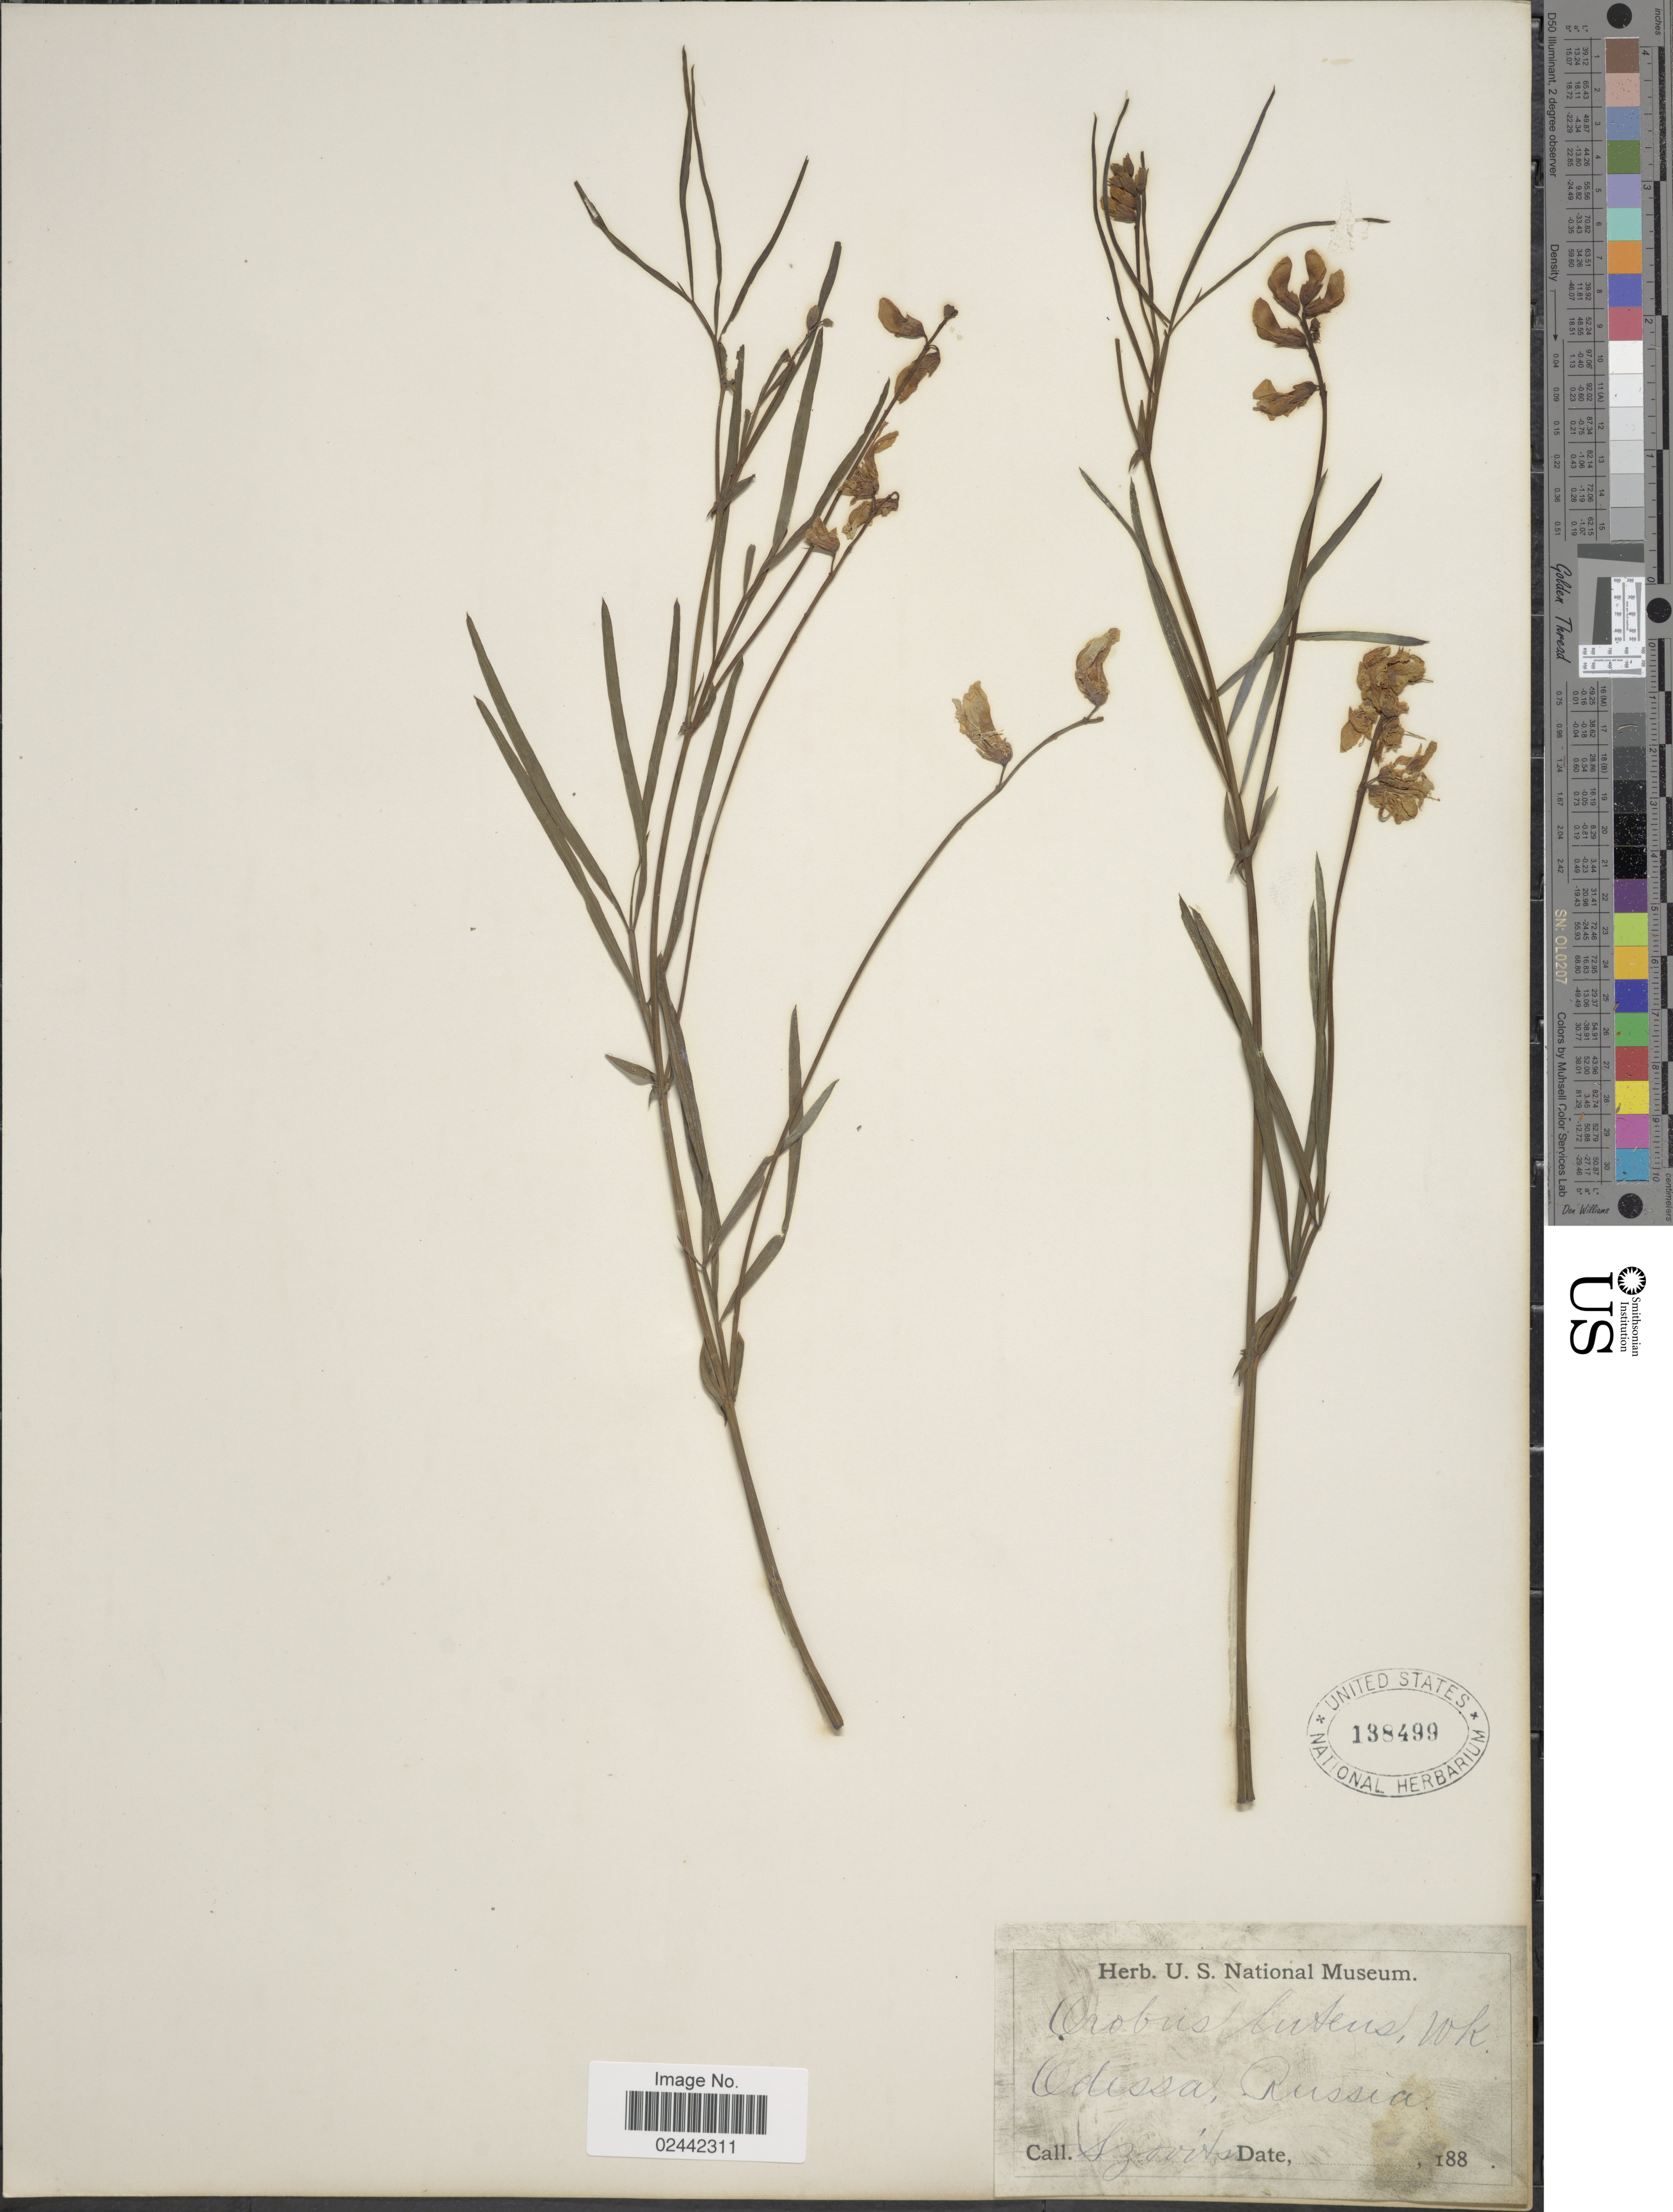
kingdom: Plantae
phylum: Tracheophyta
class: Magnoliopsida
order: Fabales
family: Fabaceae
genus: Lathyrus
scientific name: Lathyrus gmelinii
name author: Fritsch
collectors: Szovits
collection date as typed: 1888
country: Ukraine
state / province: Odesa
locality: Odessa, Russia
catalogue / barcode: US 138499